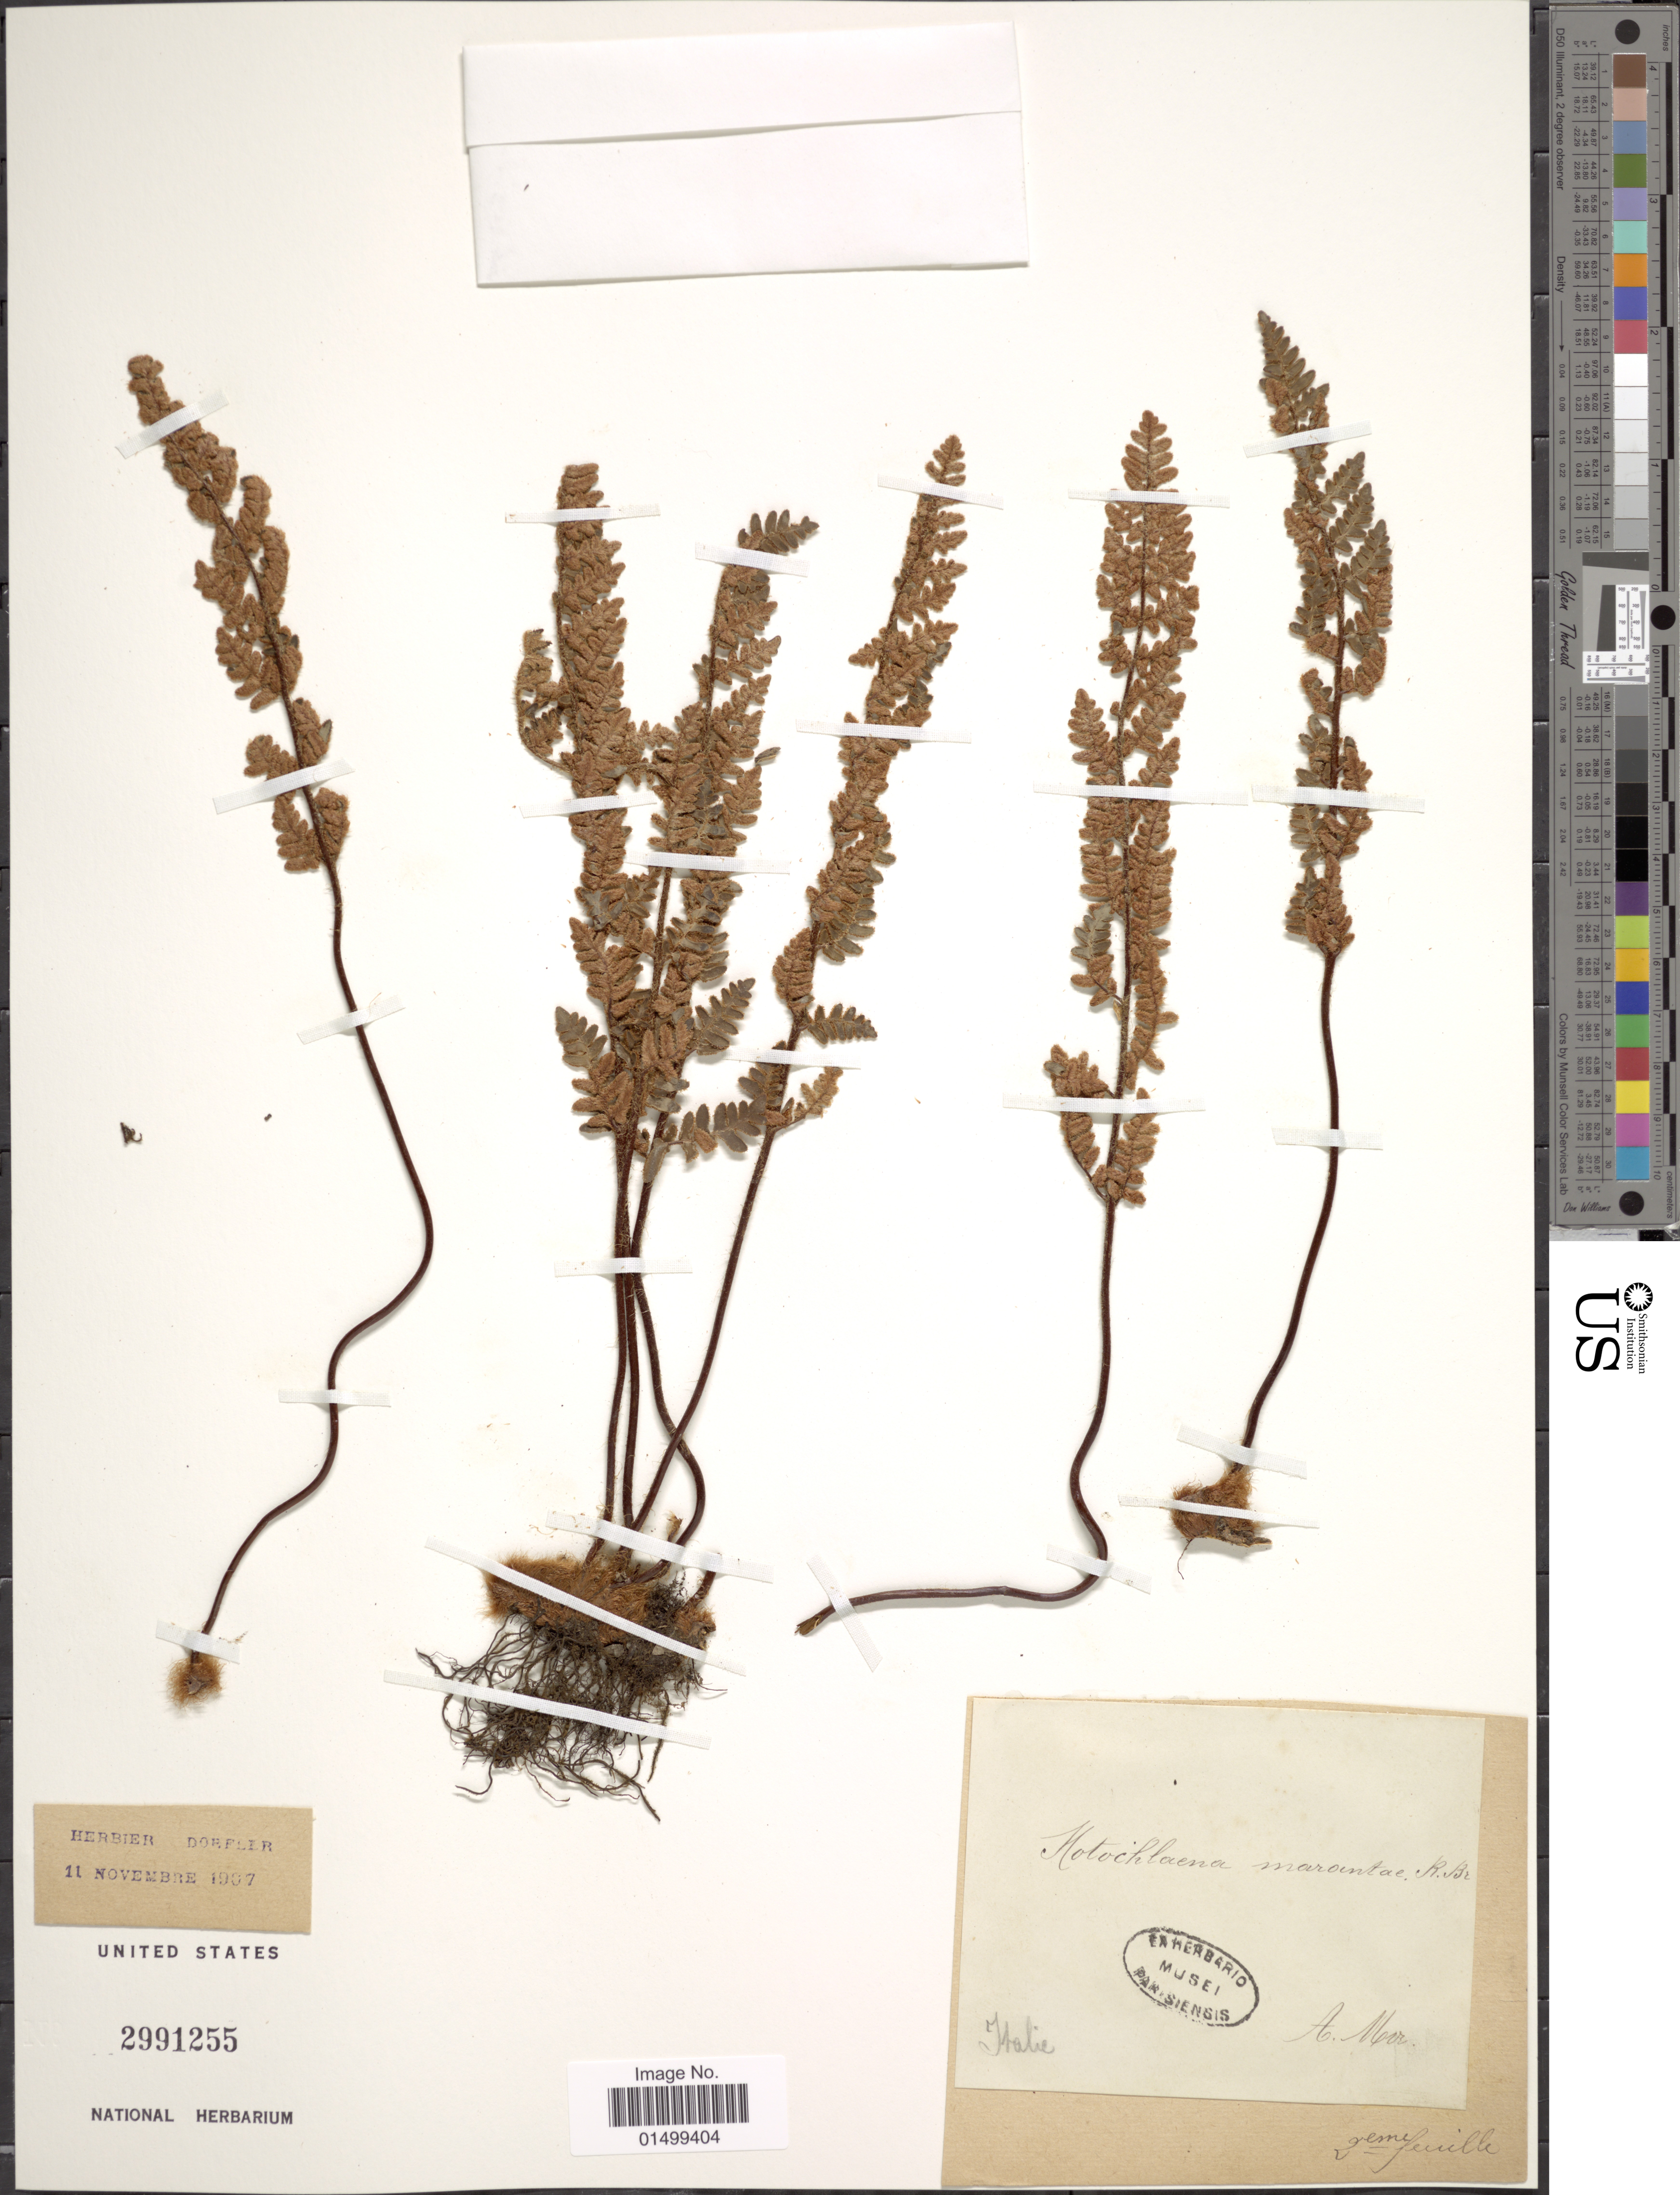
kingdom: Plantae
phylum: Tracheophyta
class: Polypodiopsida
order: Polypodiales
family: Pteridaceae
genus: Cheilanthes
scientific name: Cheilanthes marantae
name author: Domin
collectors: A. Moor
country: Italy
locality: Italie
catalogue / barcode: US 2991255